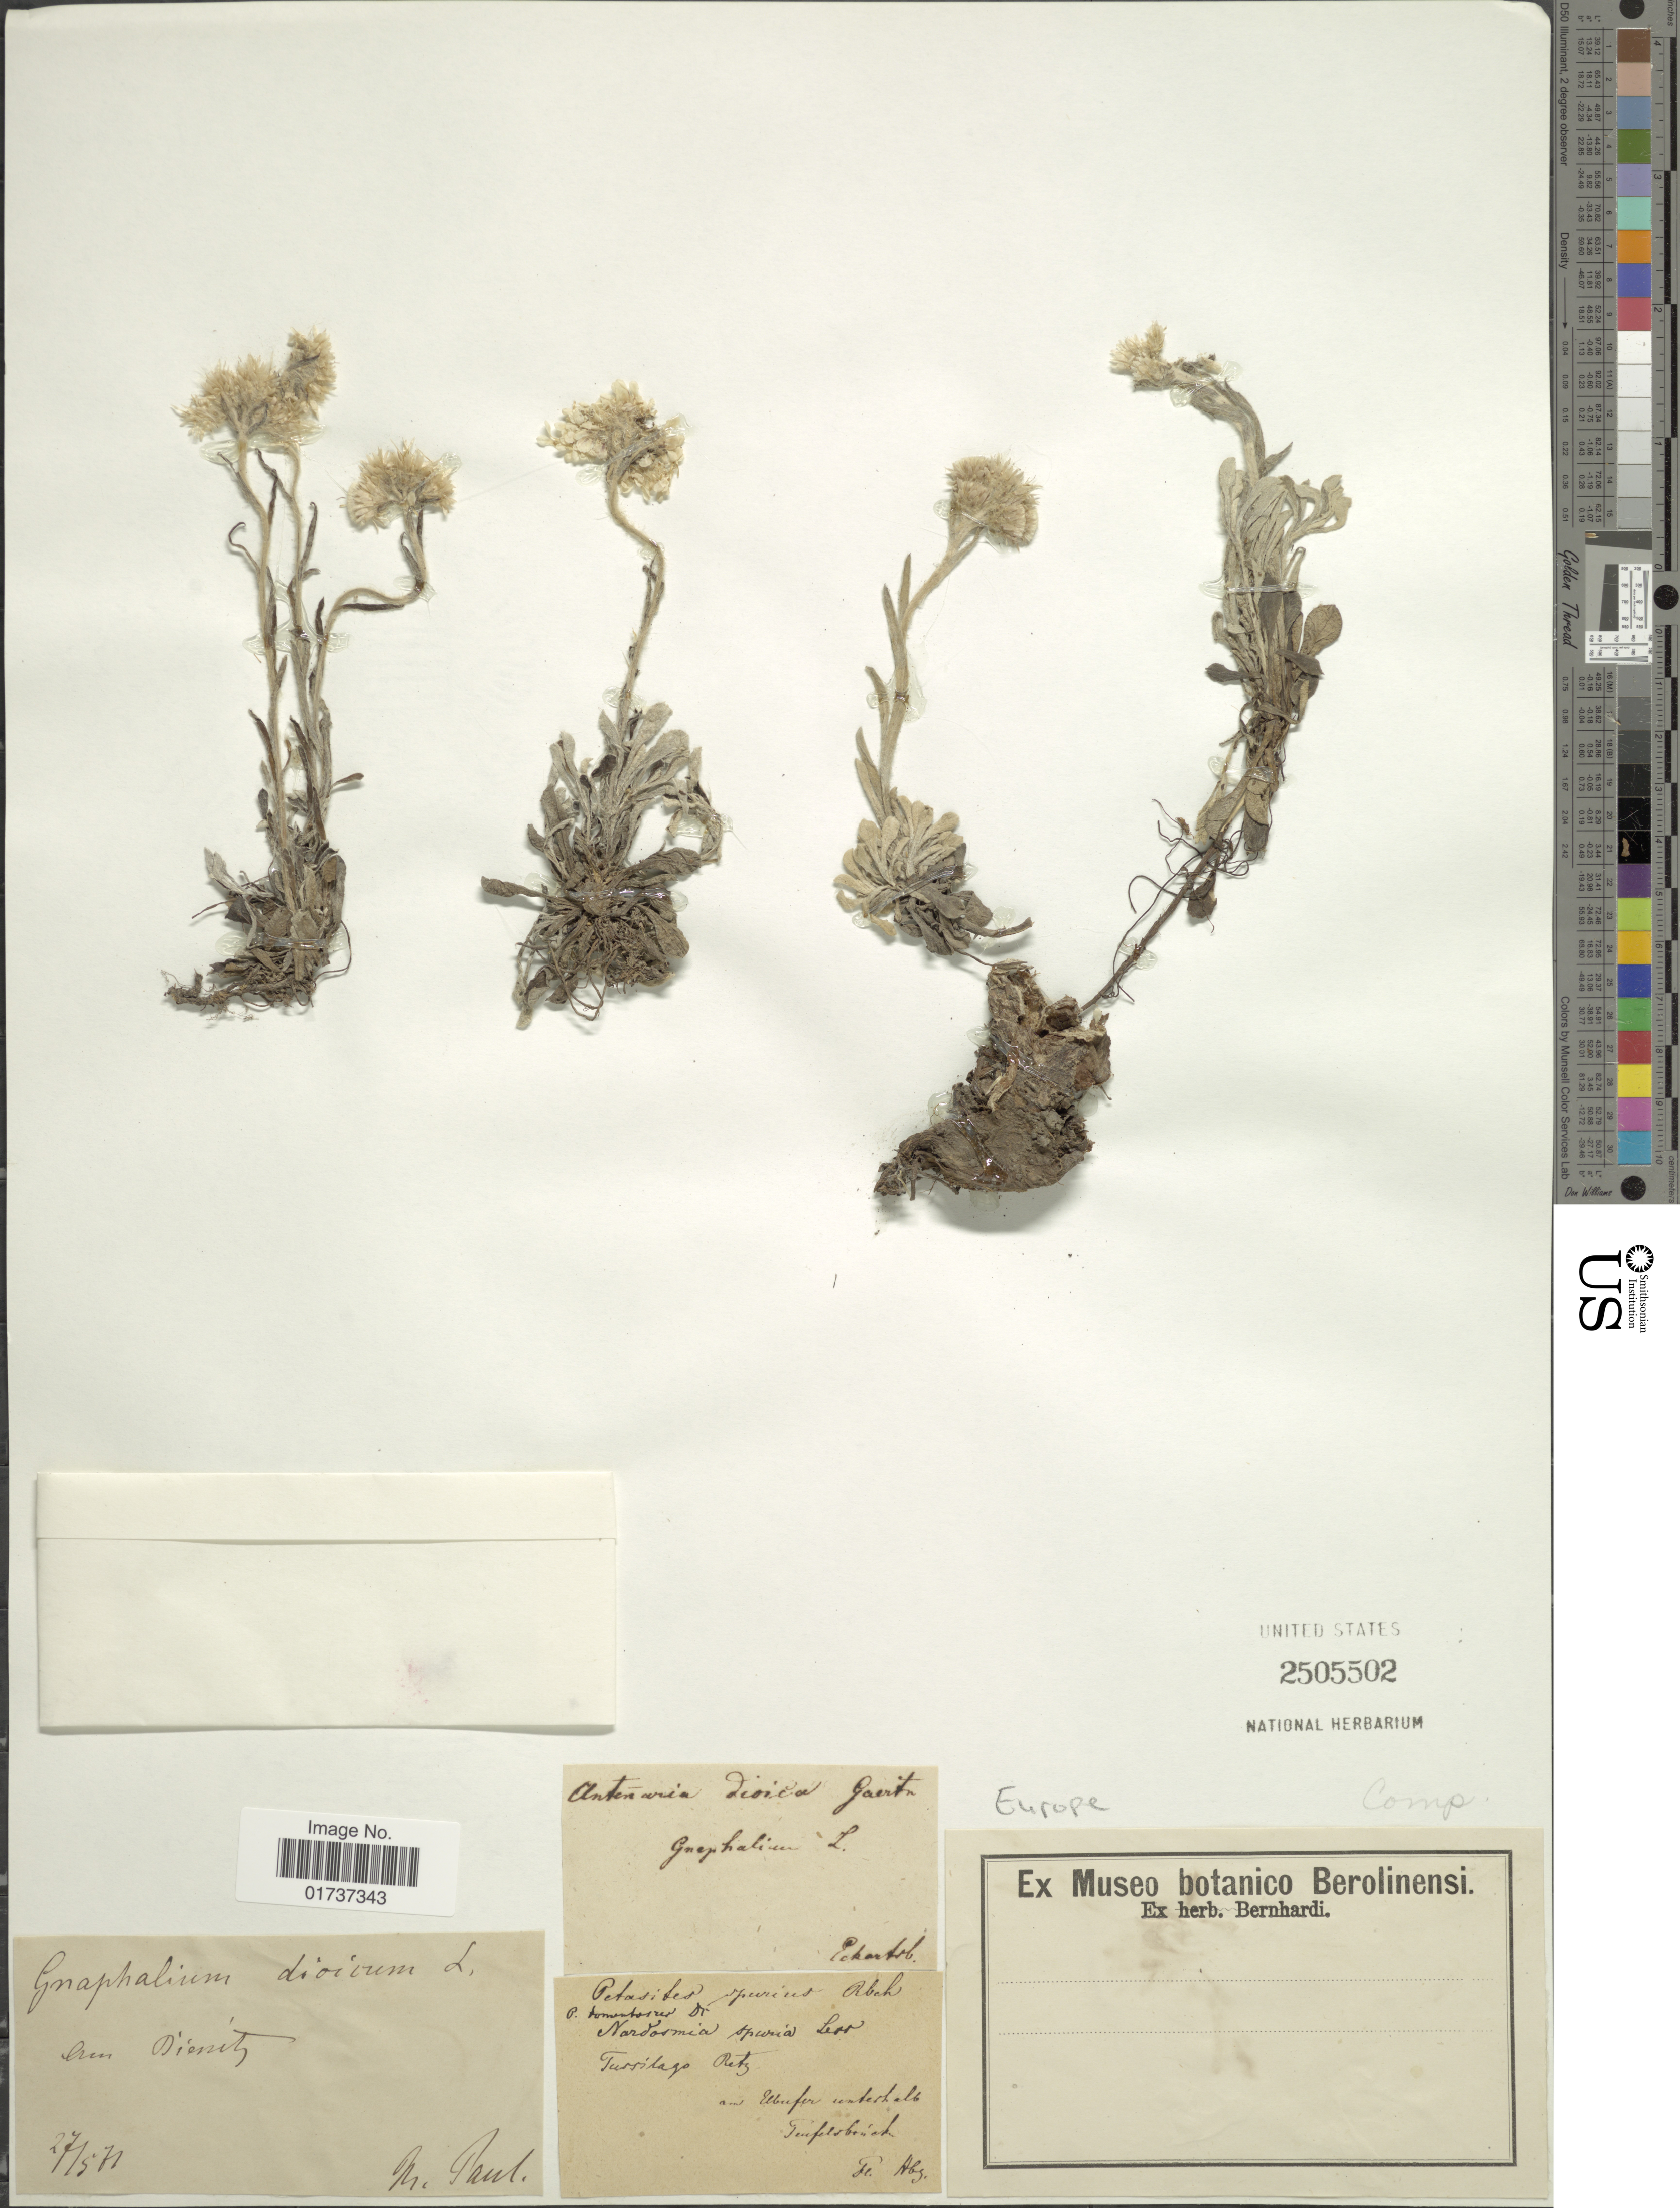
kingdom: Plantae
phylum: Tracheophyta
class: Magnoliopsida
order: Asterales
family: Asteraceae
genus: Gnaphalium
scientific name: Gnaphalium dioicum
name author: L.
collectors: M. Paul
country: Germany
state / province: Hamburg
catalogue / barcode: US 2505502